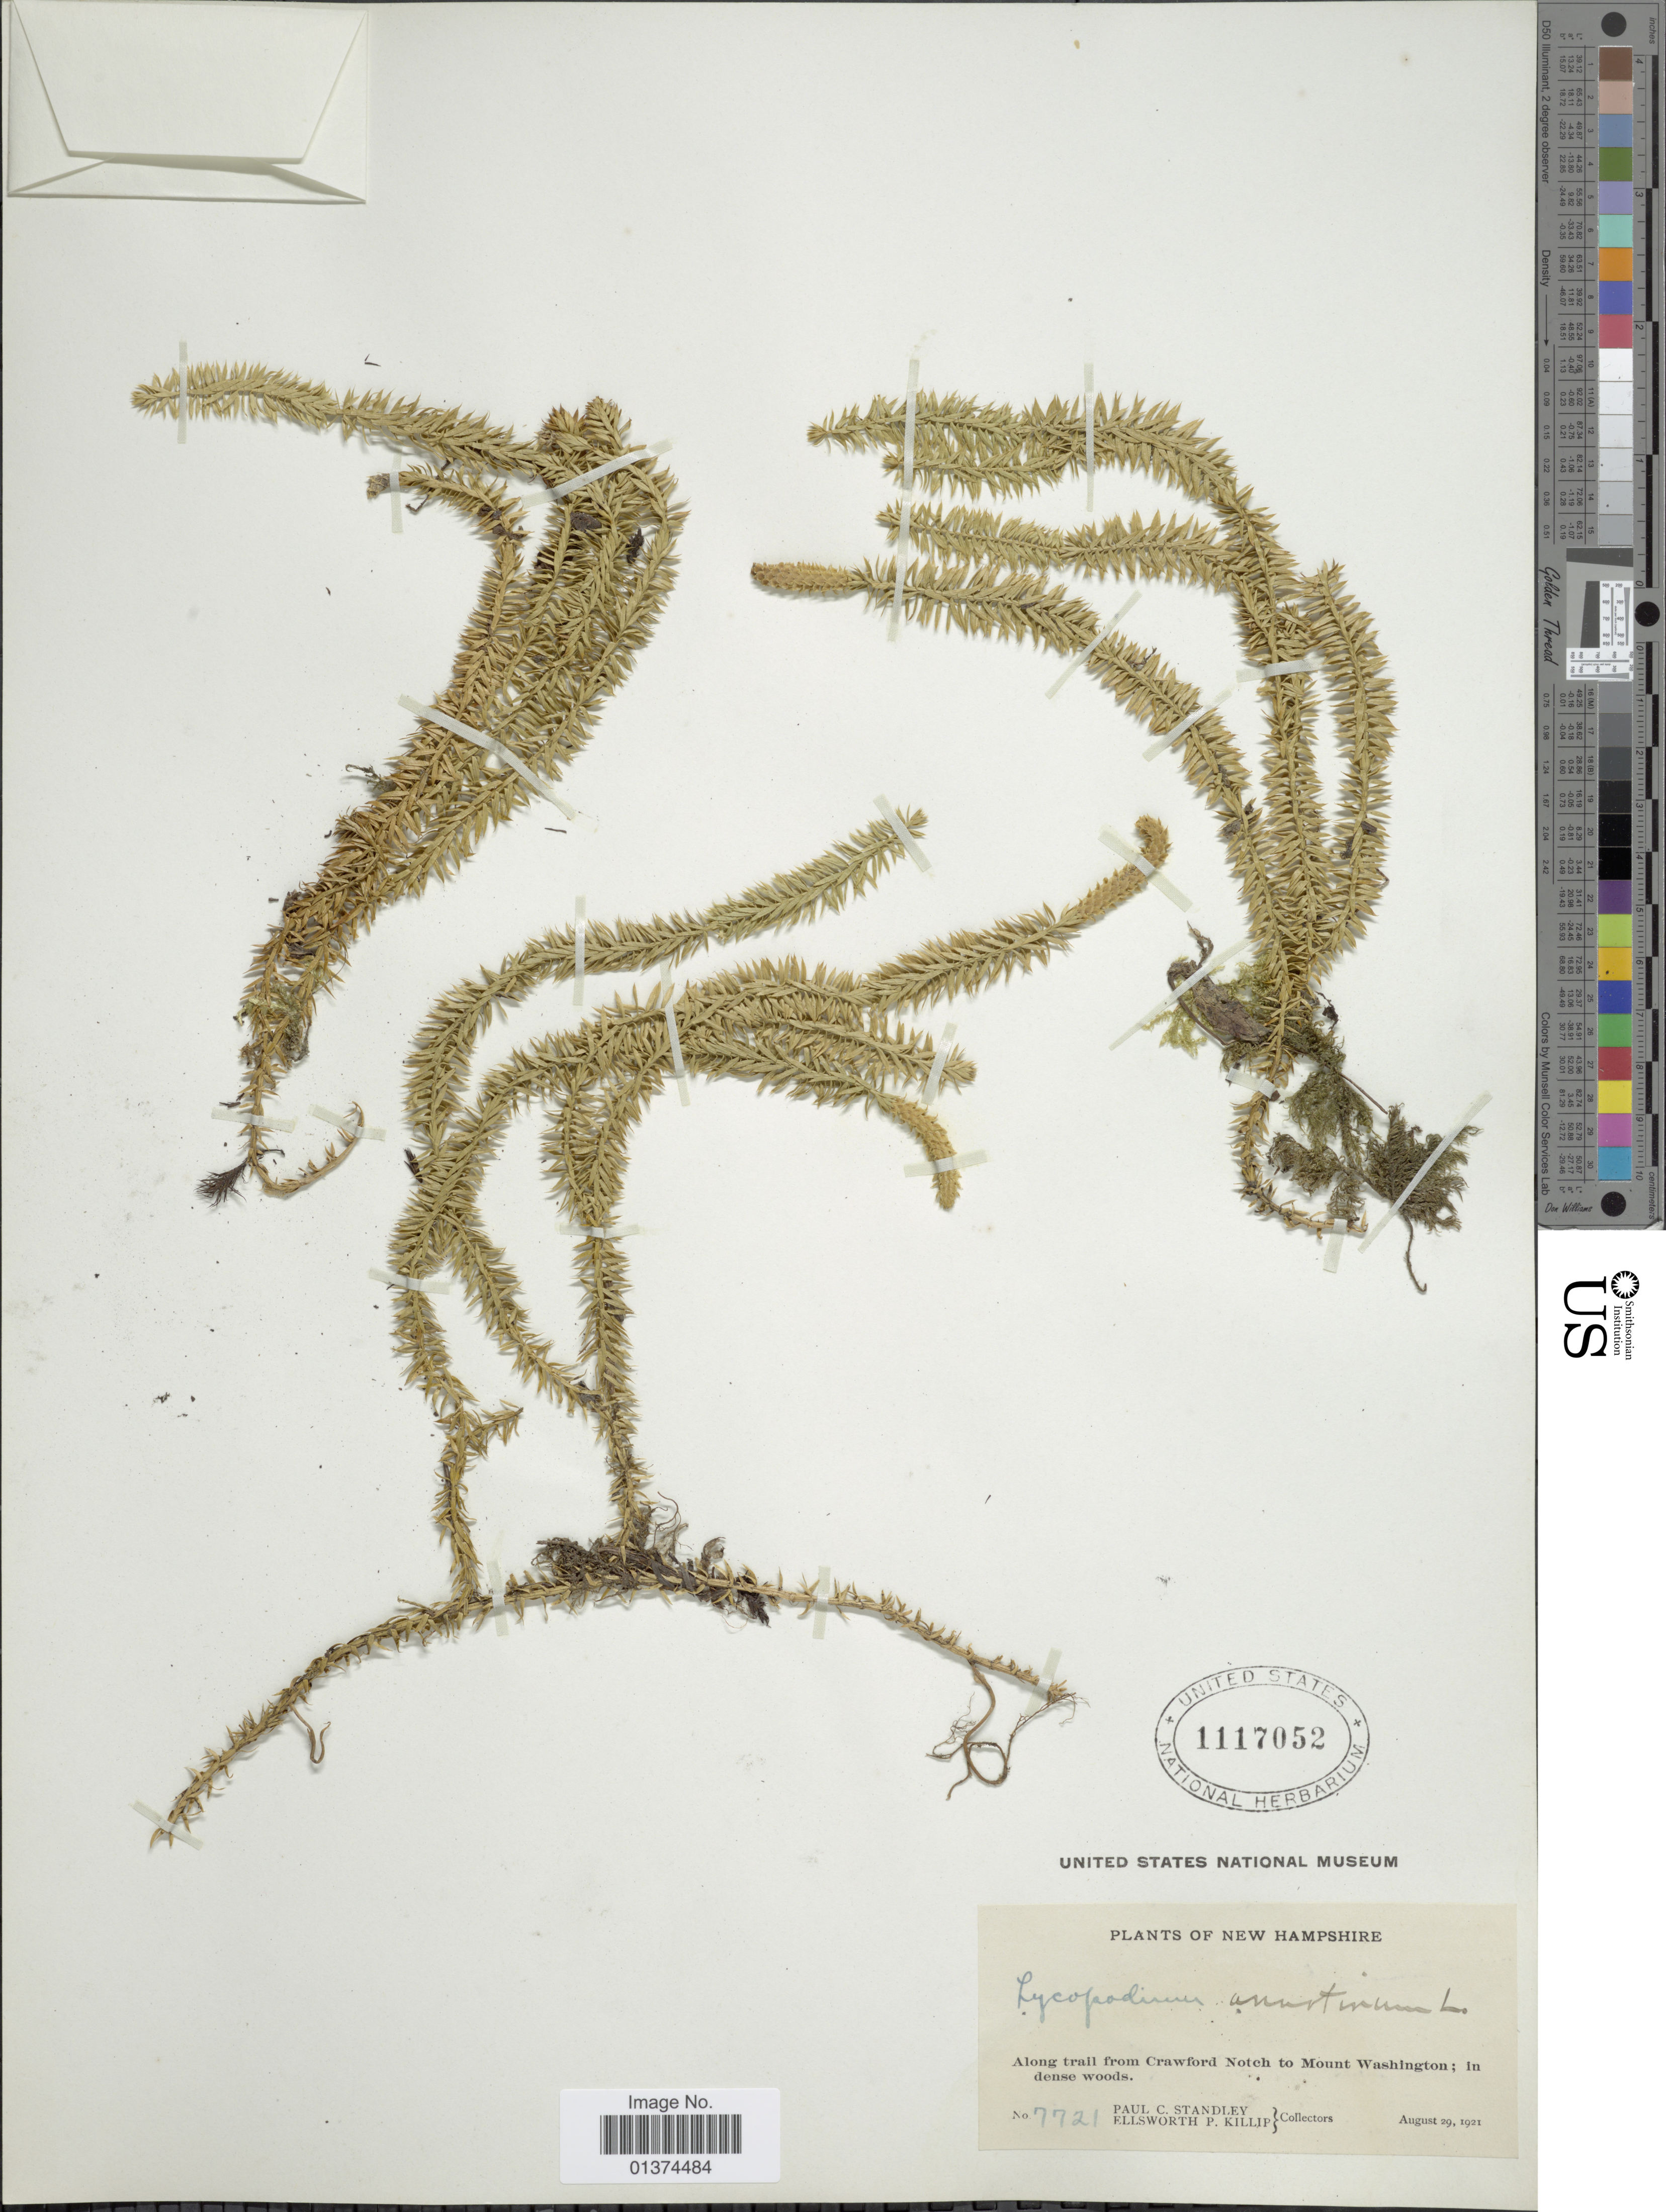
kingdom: Plantae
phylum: Tracheophyta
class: Lycopodiopsida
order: Lycopodiales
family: Lycopodiaceae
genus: Spinulum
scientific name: Spinulum annotinum subsp. annotinum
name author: (L.) A. Haines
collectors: P. C. Standley & E. P. Killip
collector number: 7721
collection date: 1921-08-29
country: United States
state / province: New Hampshire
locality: Along trail from Crawford Notch to Mount Washongton; in dense woods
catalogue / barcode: US 1117052